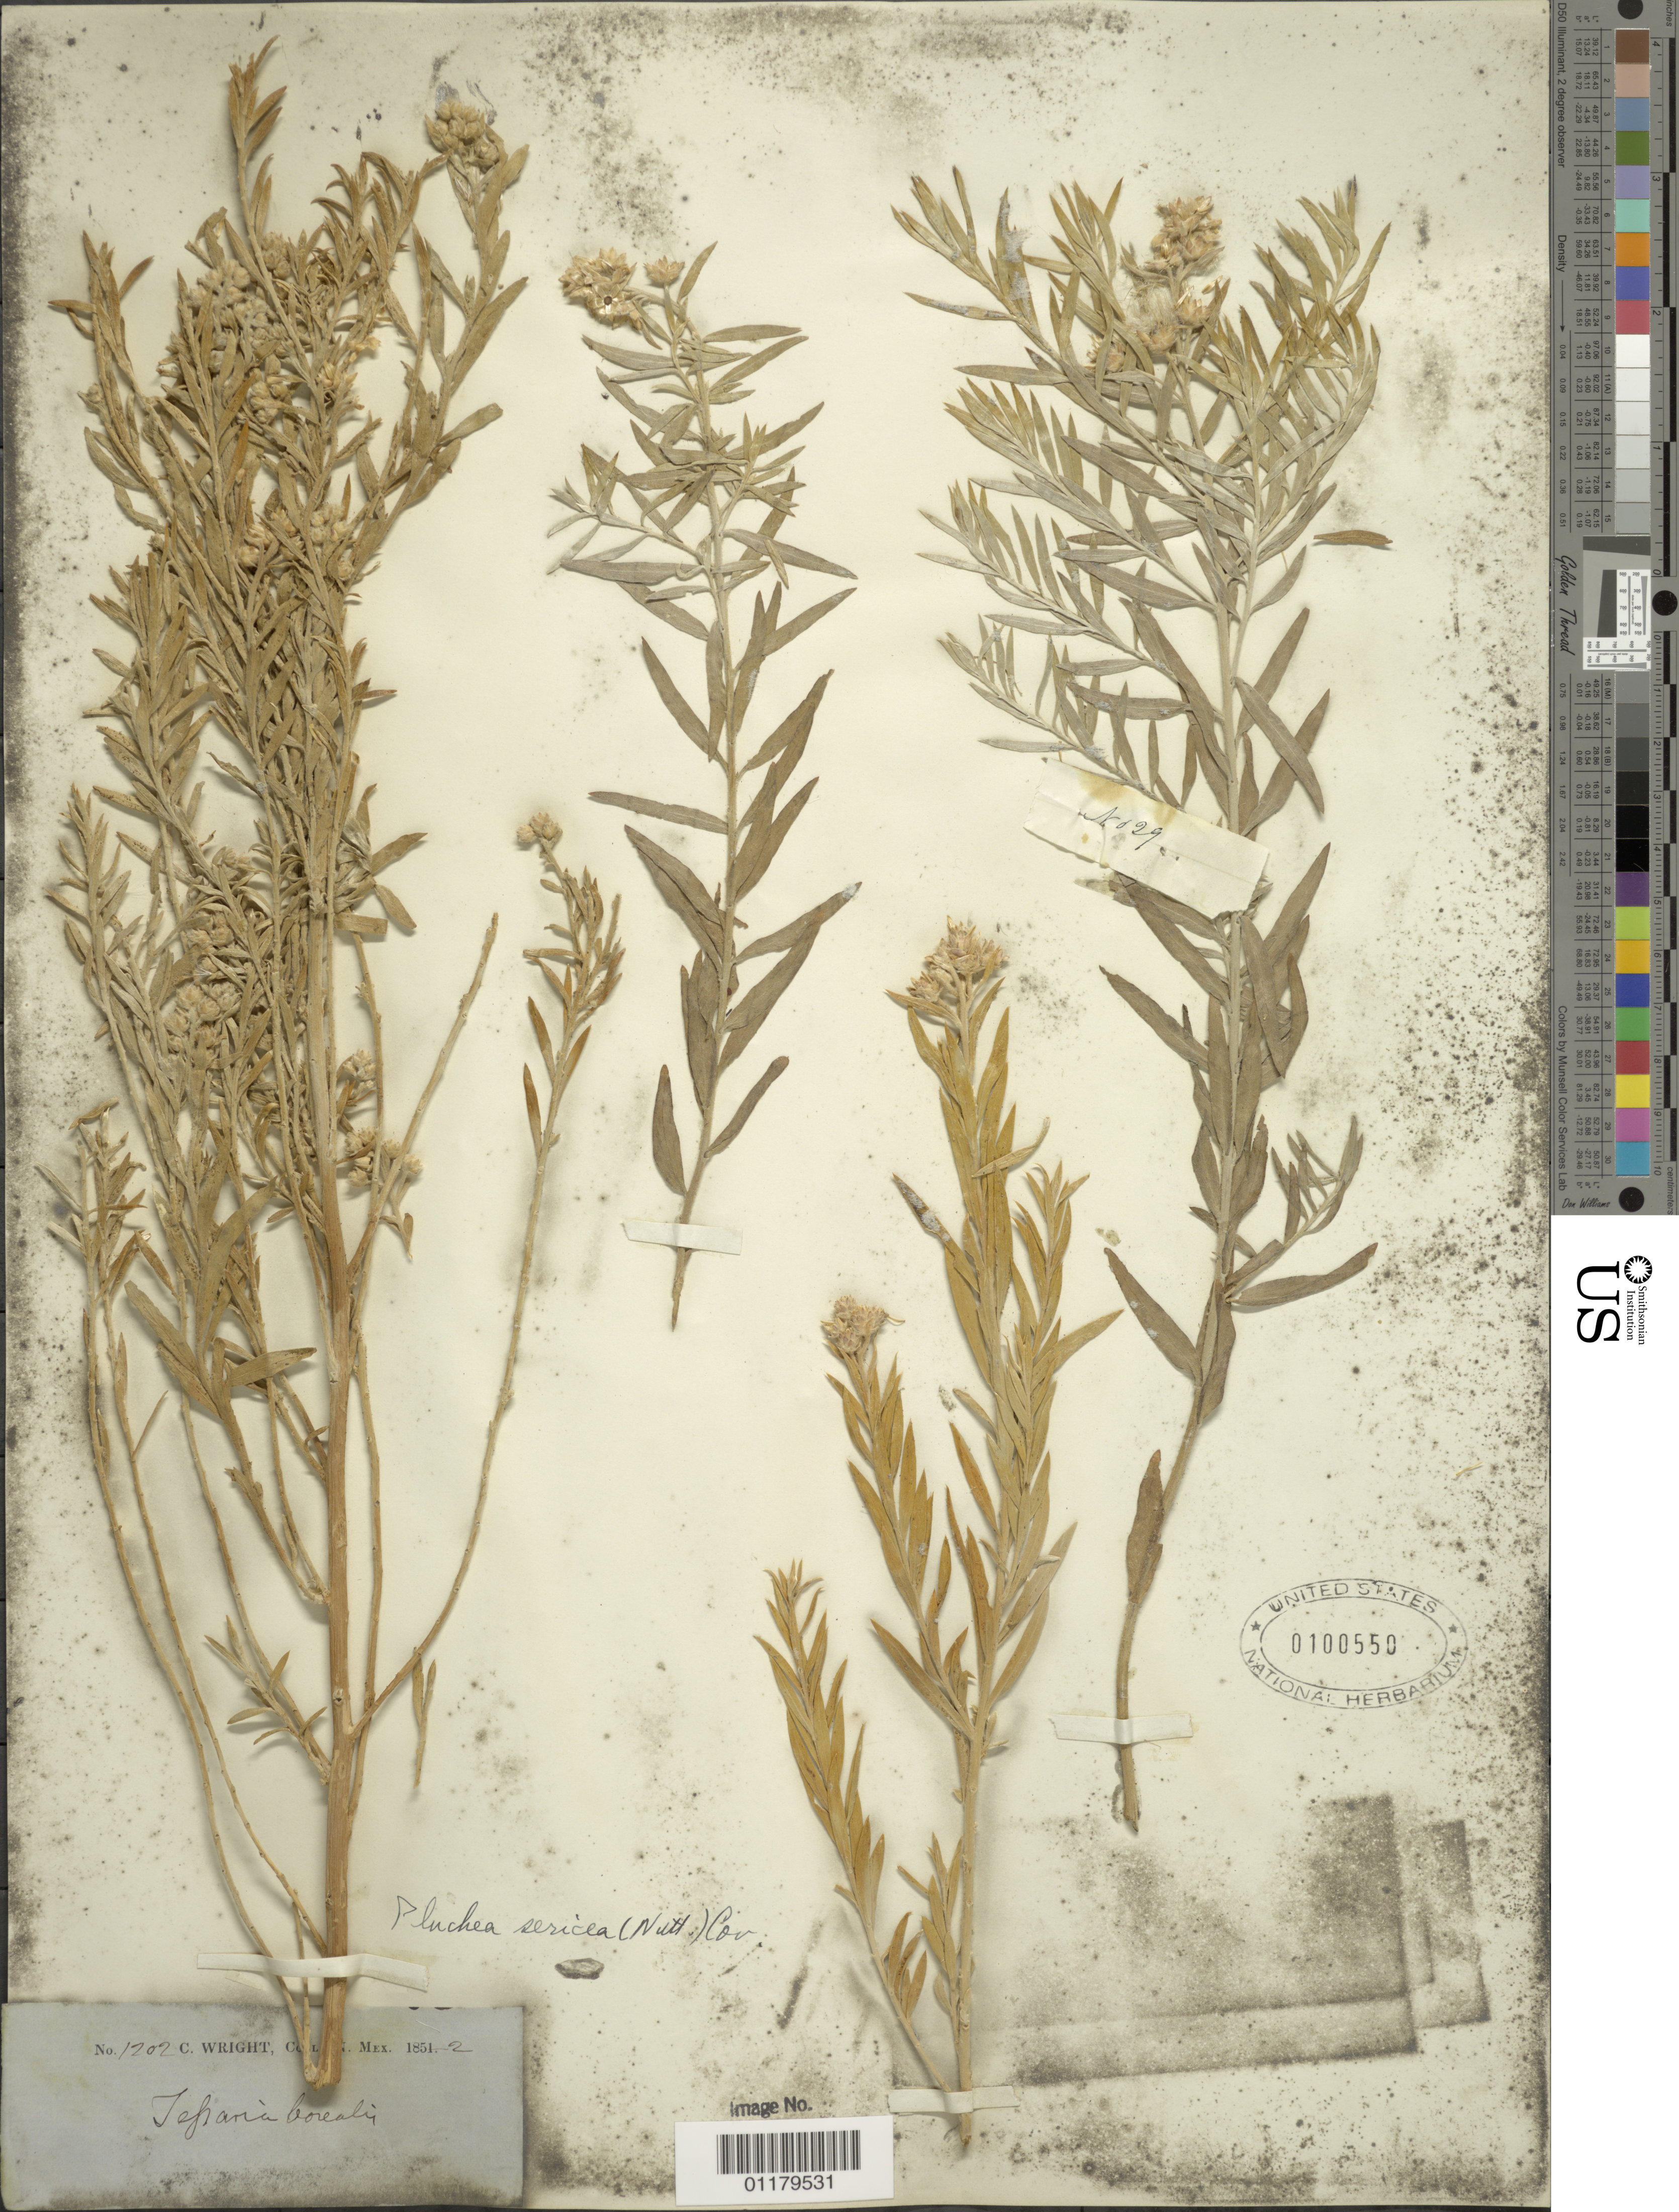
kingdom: Plantae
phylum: Tracheophyta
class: Magnoliopsida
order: Asterales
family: Asteraceae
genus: Pluchea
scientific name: Pluchea sericea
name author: (Nutt.) Coville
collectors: C. Wright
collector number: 1202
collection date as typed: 1851 to -- --- 1852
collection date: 1851/1852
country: United States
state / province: New Mexico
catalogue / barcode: US 100550